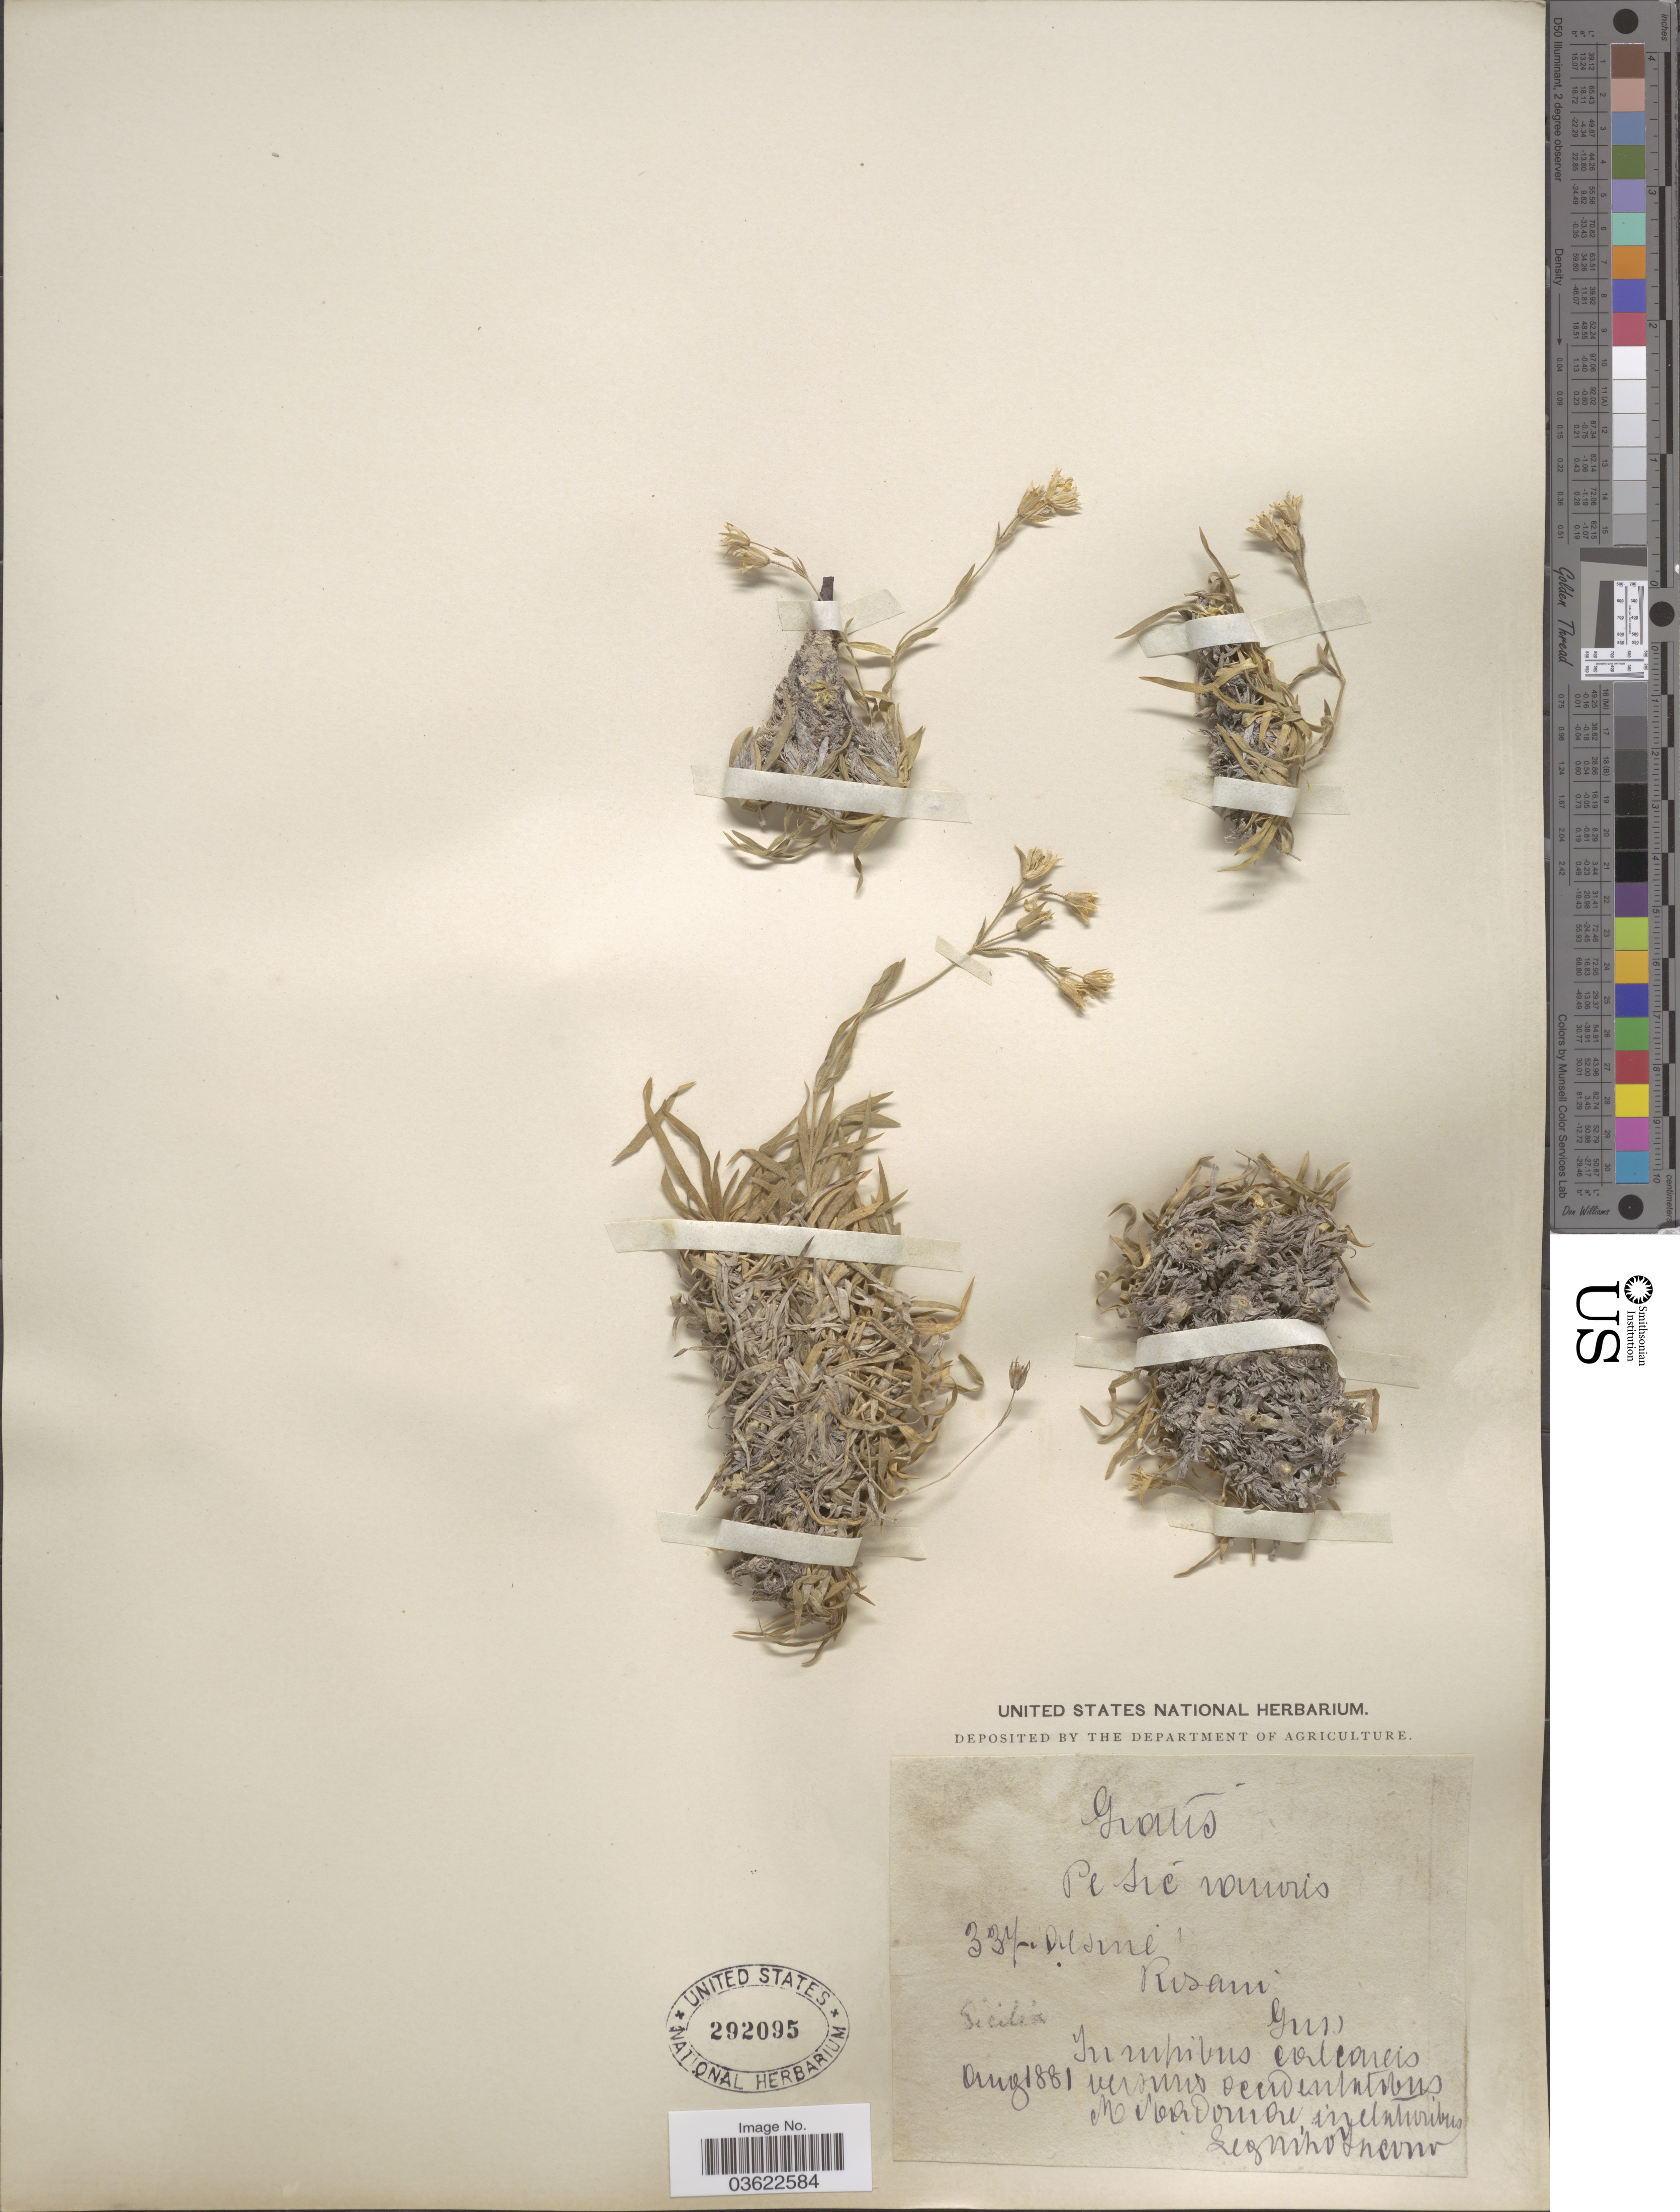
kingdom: Plantae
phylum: Tracheophyta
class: Magnoliopsida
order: Caryophyllales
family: Caryophyllaceae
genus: Arenaria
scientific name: Arenaria rosani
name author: Ten.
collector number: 337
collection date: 1881-08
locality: In rupibus calcareis versuris occidentalibus M [illegible text] Domou ineluturibus.[interpreted]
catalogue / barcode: US 292095